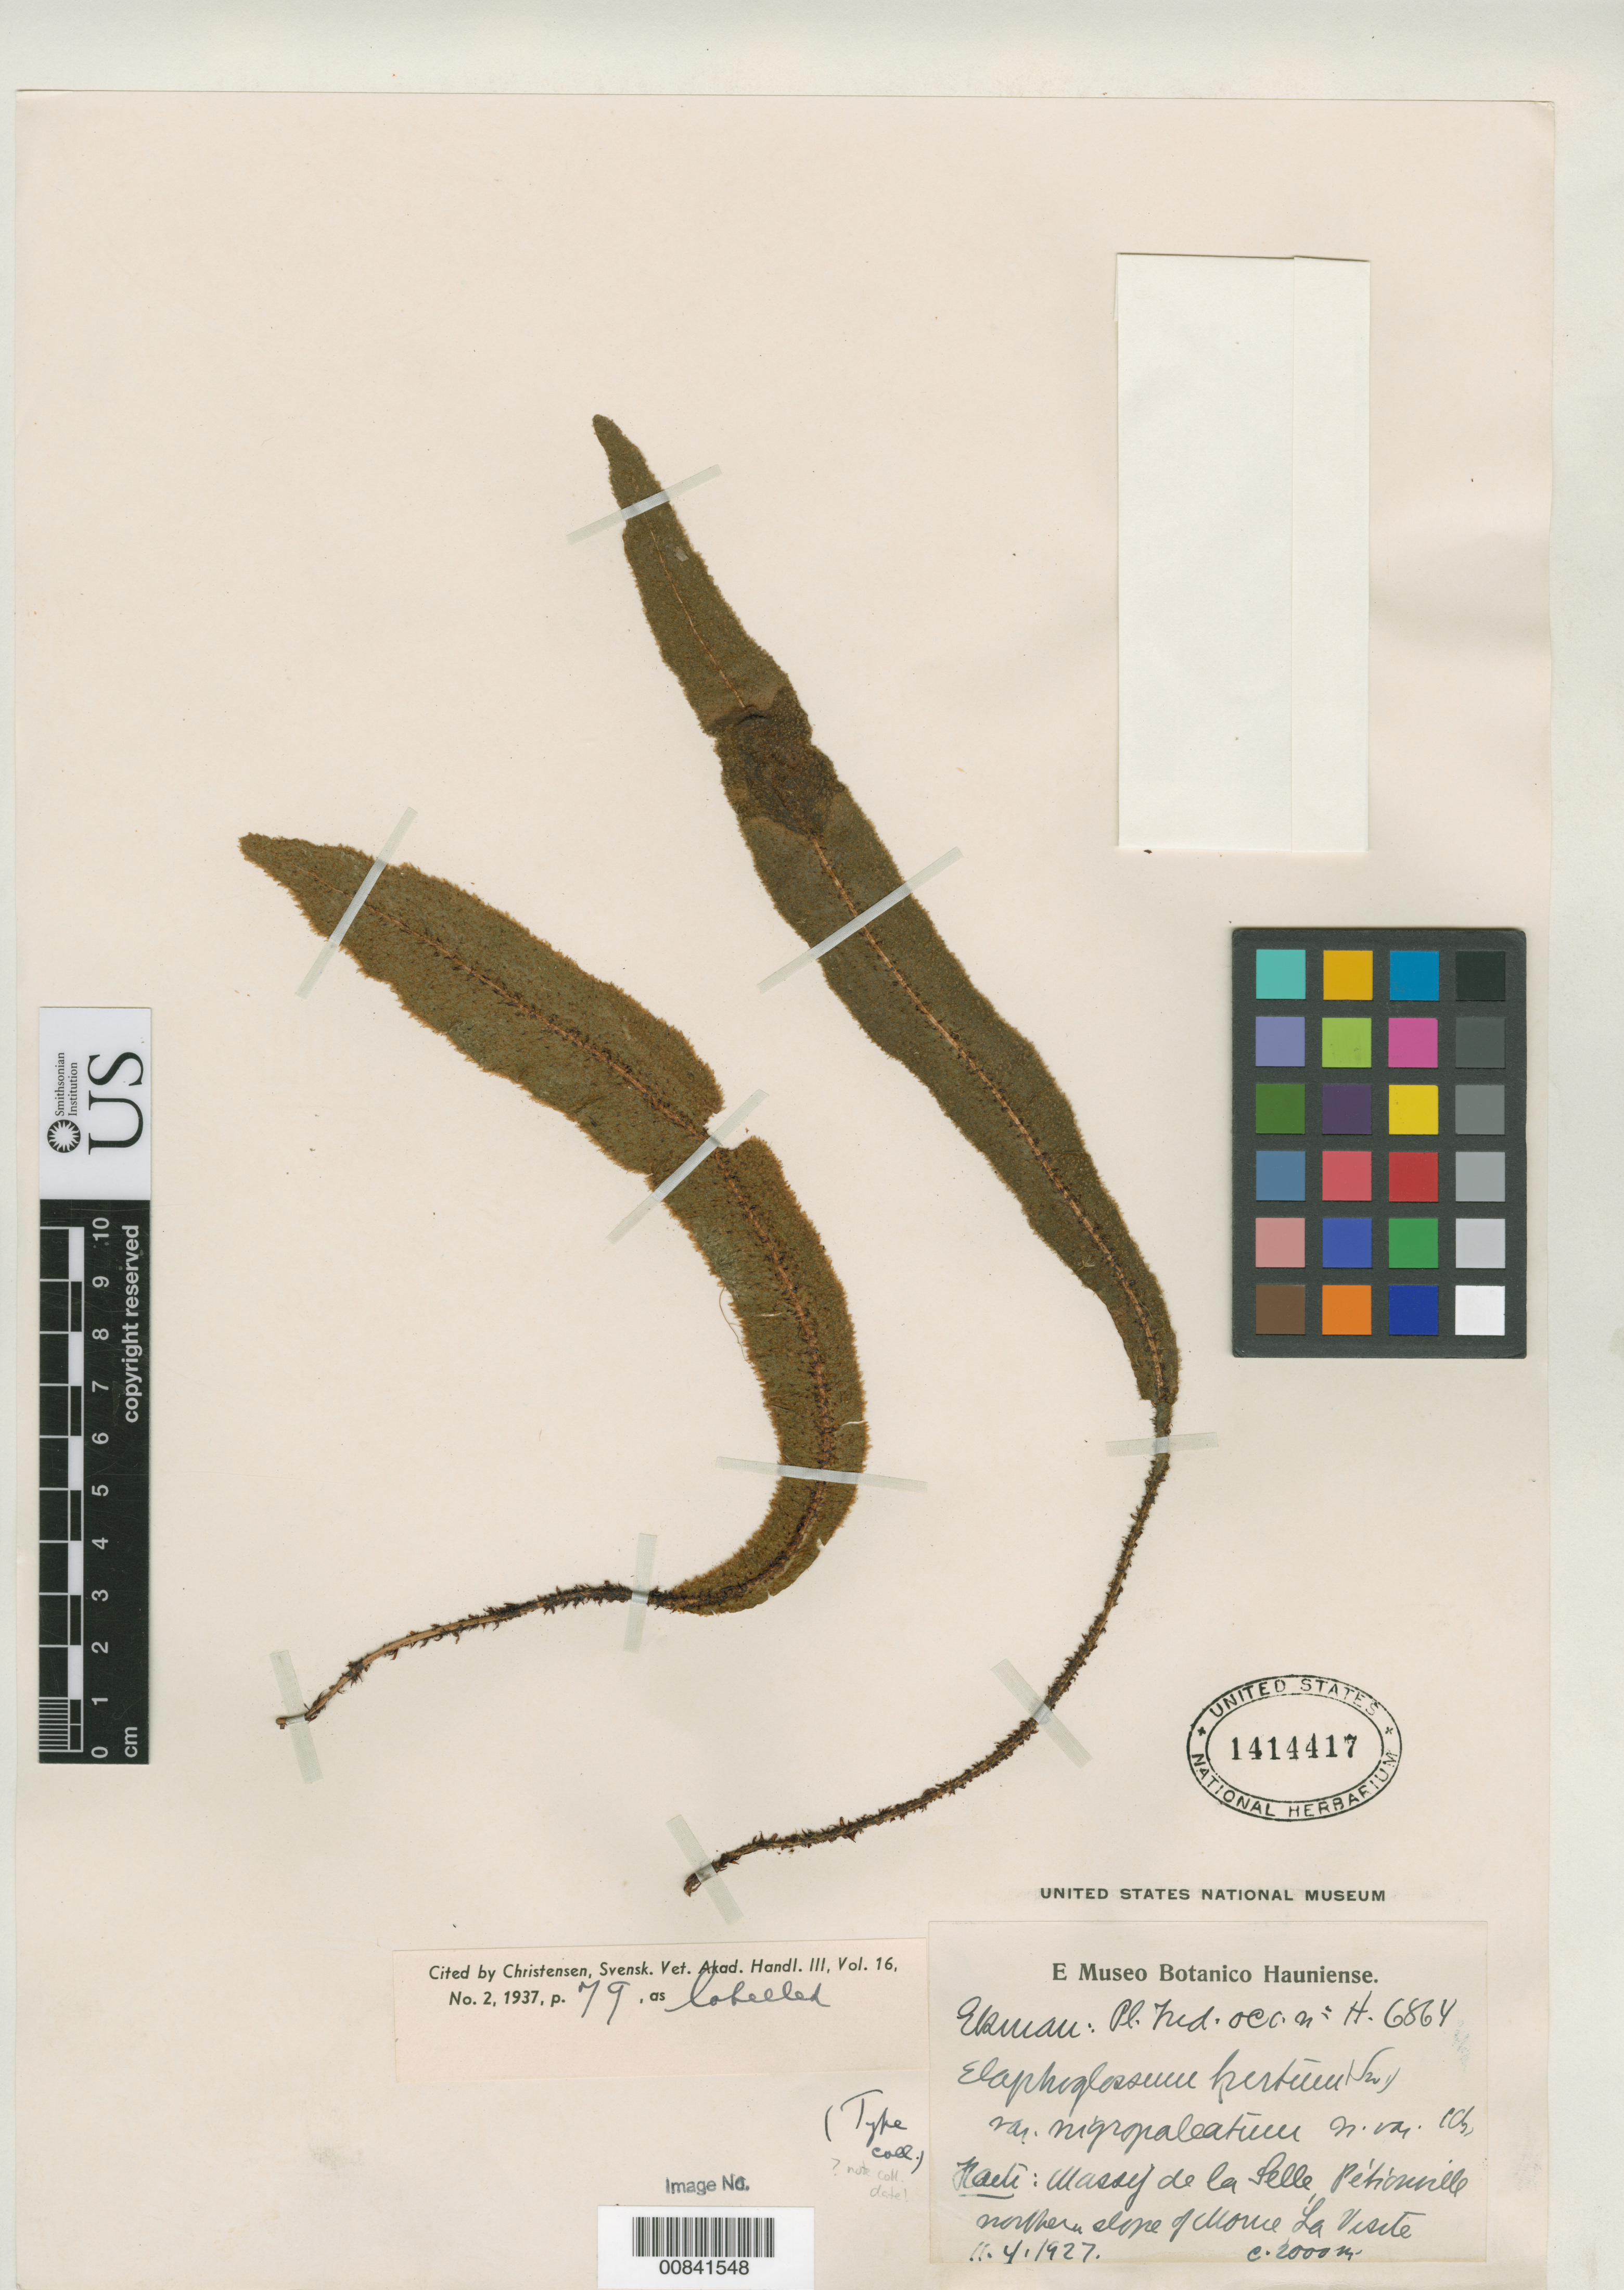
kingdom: Plantae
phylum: Tracheophyta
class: Polypodiopsida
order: Polypodiales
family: Dryopteridaceae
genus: Elaphoglossum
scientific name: Elaphoglossum hirtum var. nigropaleatum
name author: Christ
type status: Possible Type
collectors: E. L. Ekman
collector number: H6864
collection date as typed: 11 Apr 1927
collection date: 1927-04-11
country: Haiti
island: Hispaniola Island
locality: Massif de la Selle, Petionville, northern slope of Morne La Visite.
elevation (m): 2000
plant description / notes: Annotated as "type coll." but locality, elevation & collection date do not match other isotypes at US.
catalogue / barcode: US 1414417